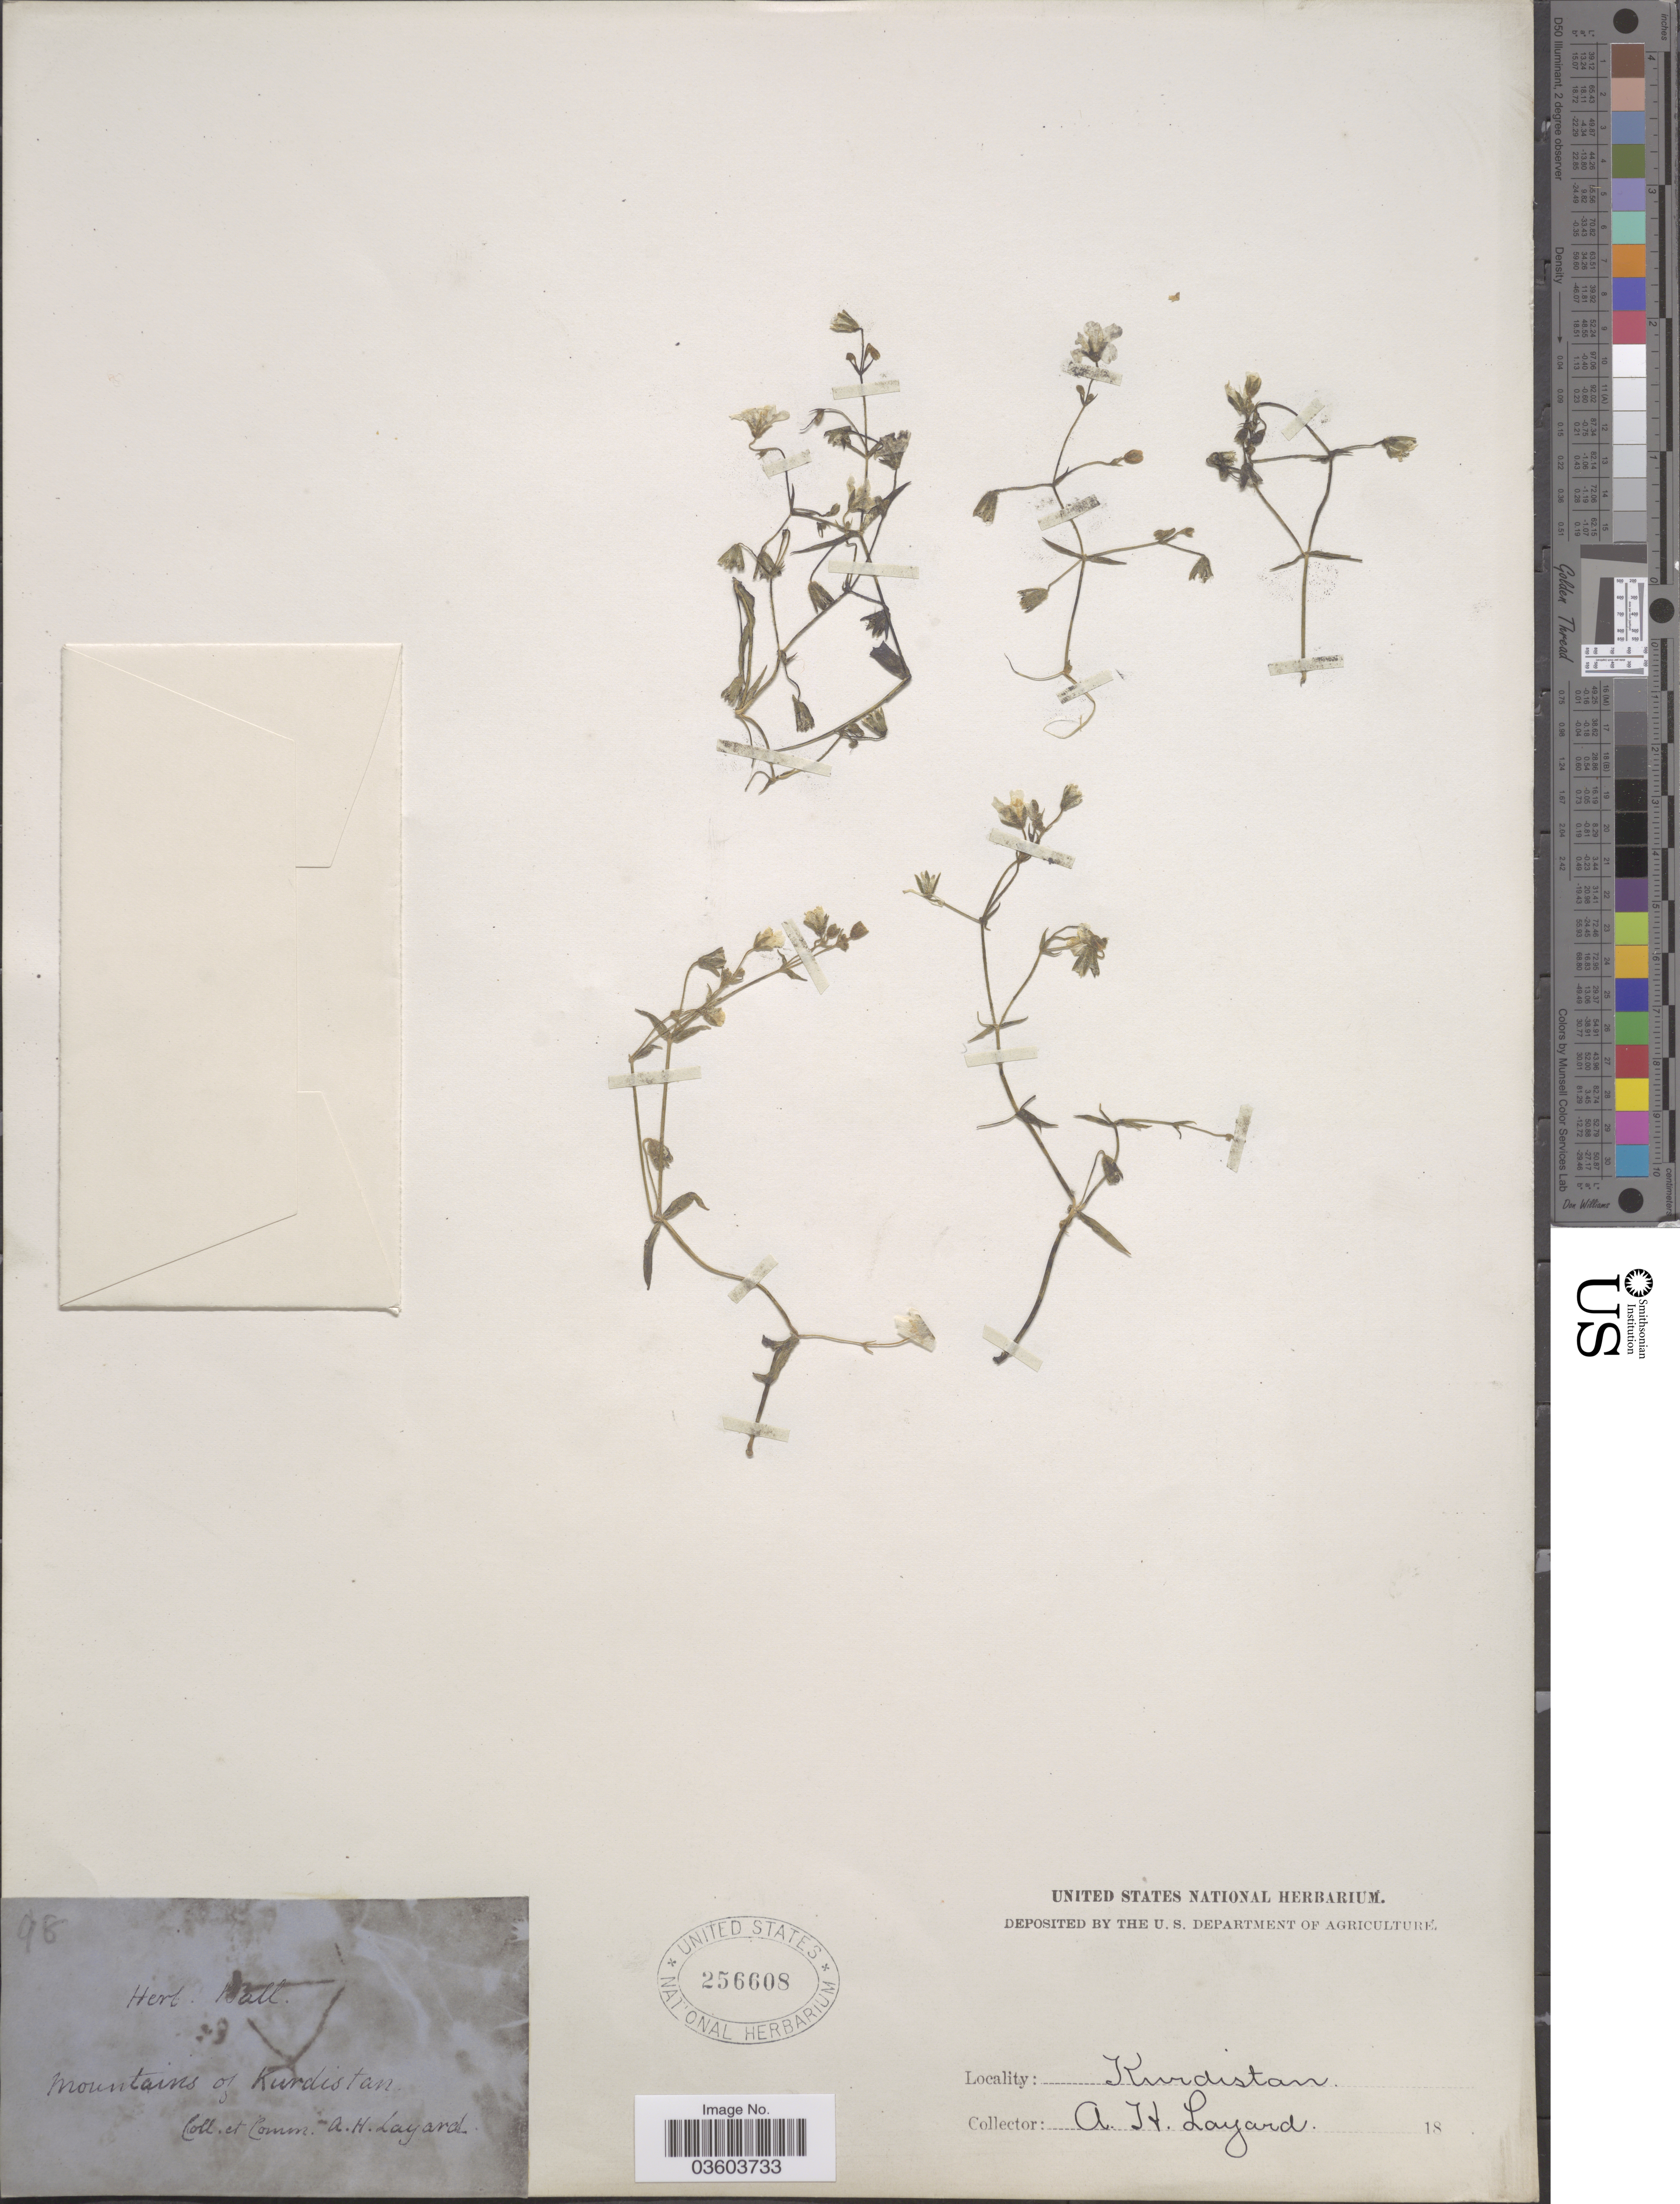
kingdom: Plantae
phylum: Tracheophyta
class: Magnoliopsida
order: Caryophyllales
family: Caryophyllaceae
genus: Cerastium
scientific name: Cerastium sp.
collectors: A. Layard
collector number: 98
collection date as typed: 18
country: Iran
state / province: Kurdistan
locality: Mountains of Kurdistan.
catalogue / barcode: US 256608